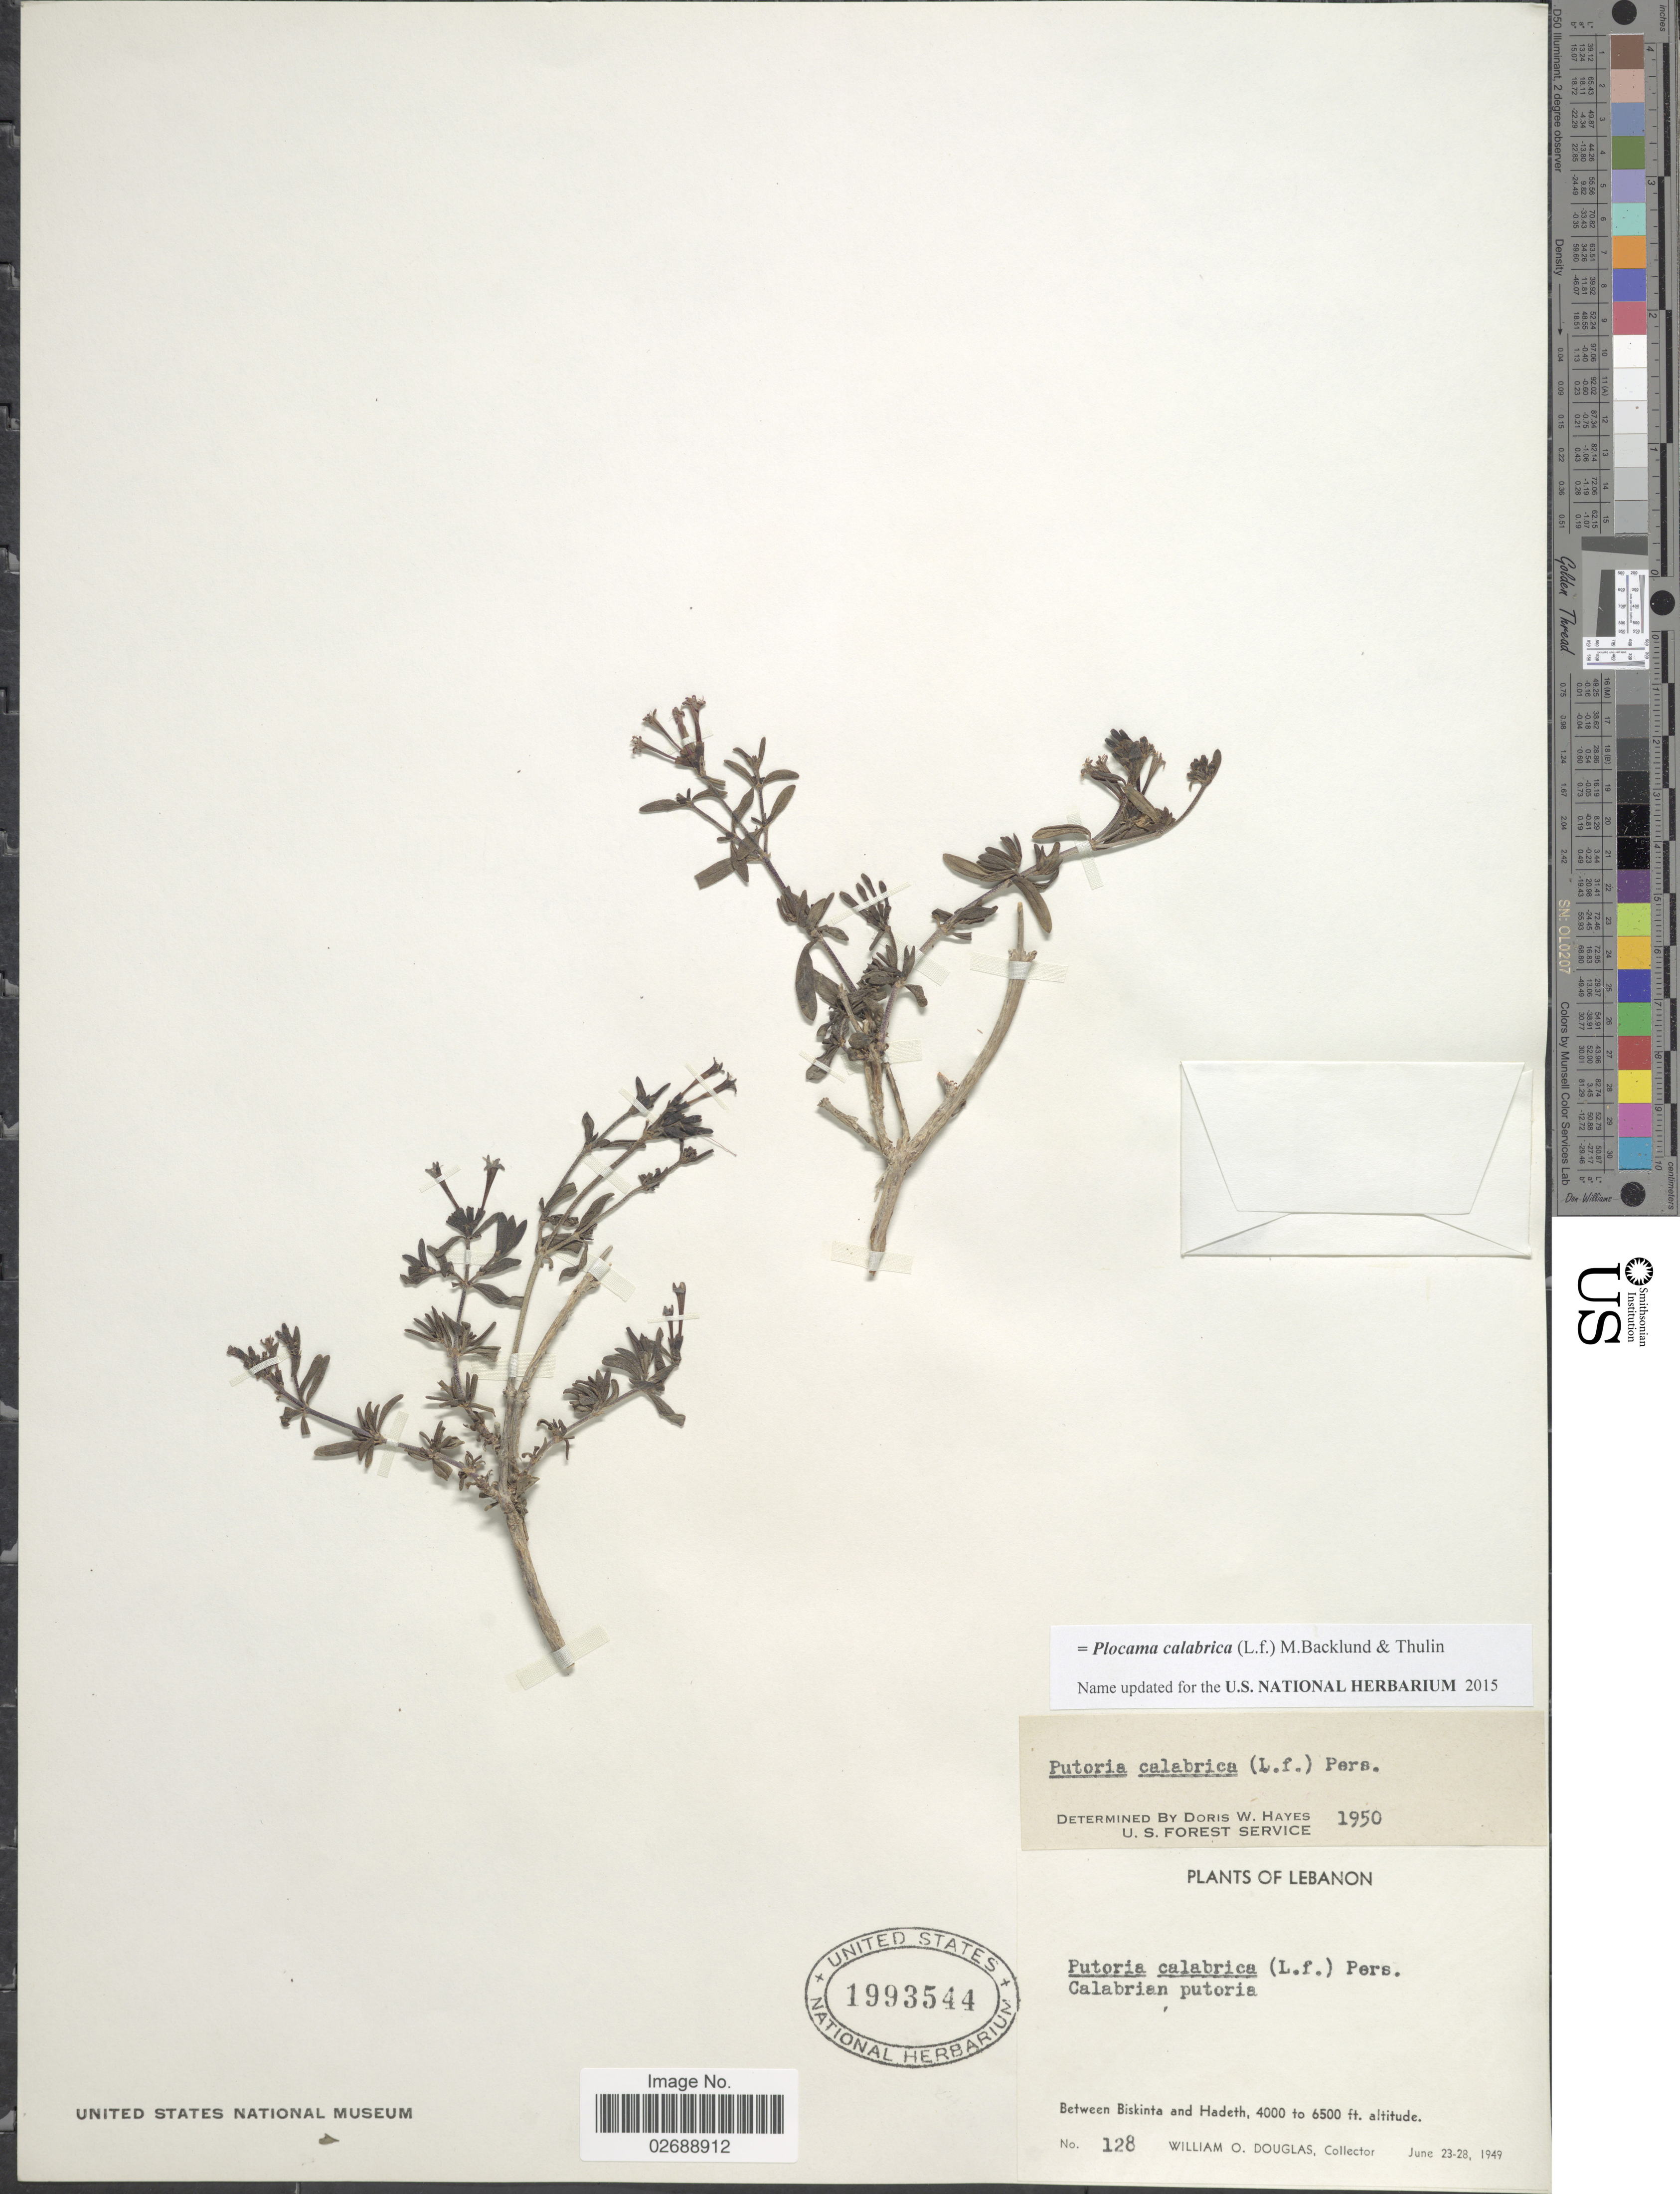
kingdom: Plantae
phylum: Tracheophyta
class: Magnoliopsida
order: Gentianales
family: Rubiaceae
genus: Plocama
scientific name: Plocama calabrica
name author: (L. f.) M.Backlund & Thulin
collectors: W. Douglas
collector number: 128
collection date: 1949-06-23/1949-06-28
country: Lebanon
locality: Between Biskinta and Hadeth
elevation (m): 1219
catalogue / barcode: US 1993544